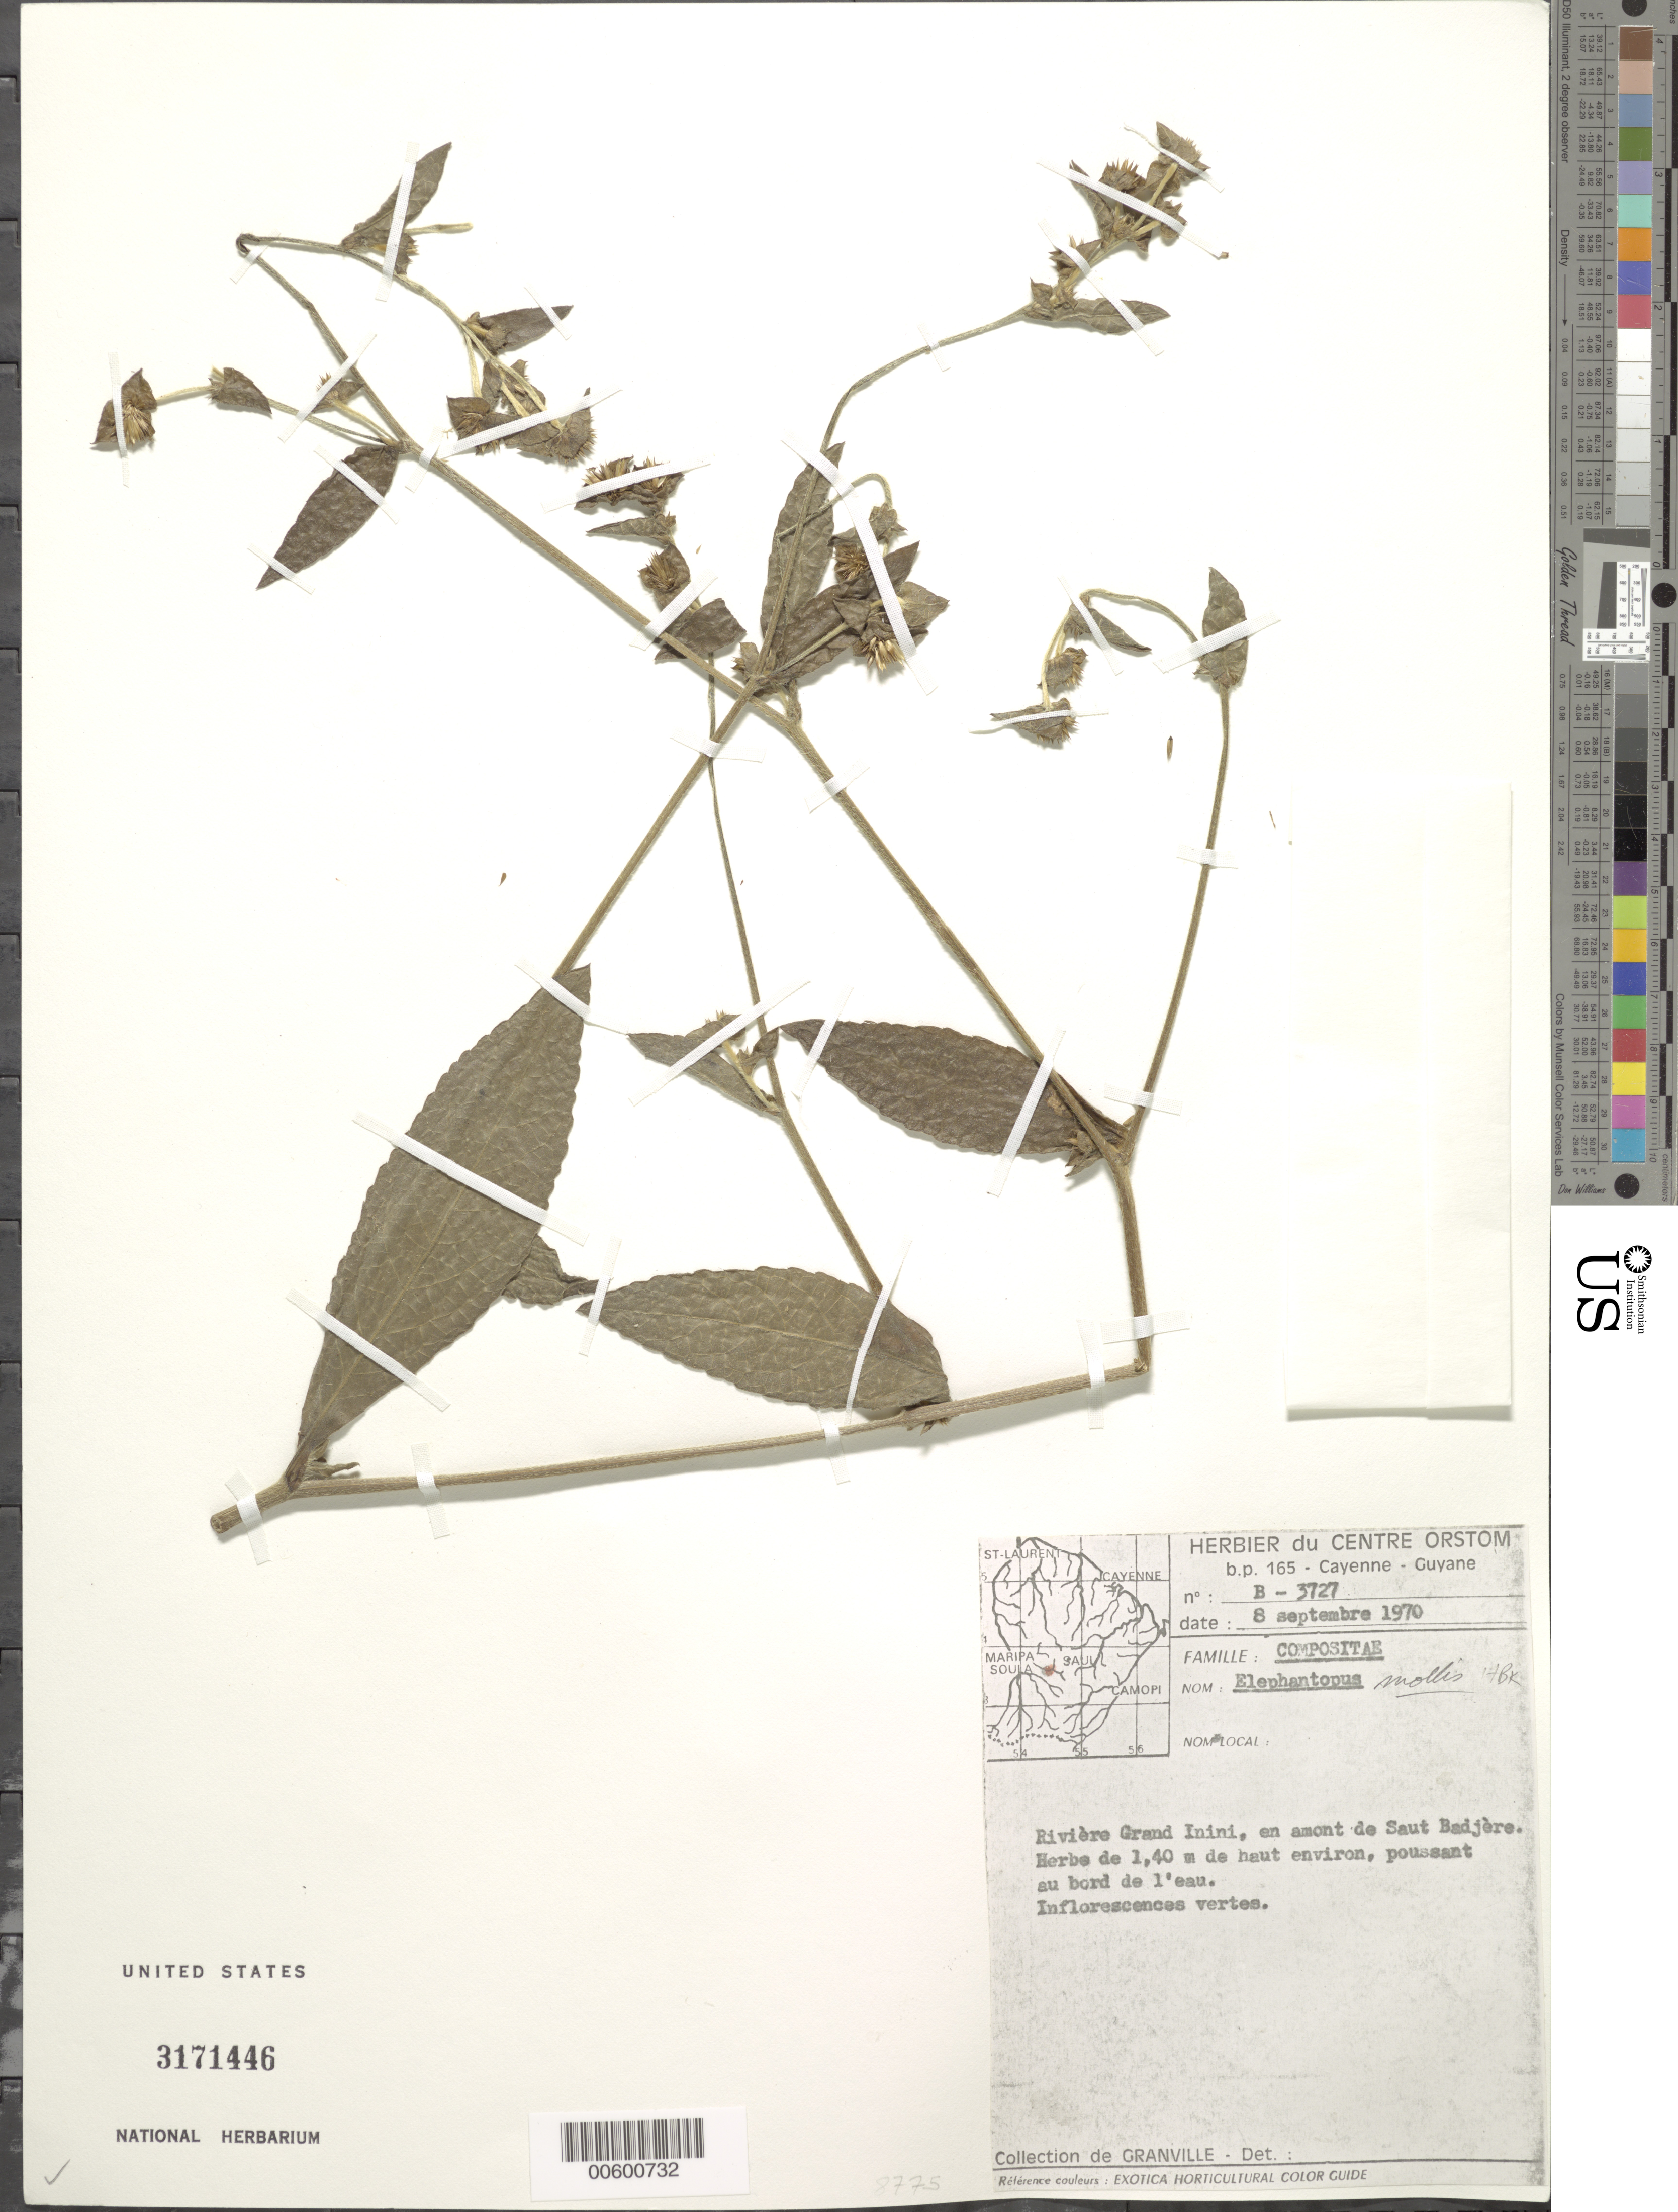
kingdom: Plantae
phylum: Tracheophyta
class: Magnoliopsida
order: Asterales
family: Asteraceae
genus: Elephantopus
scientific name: Elephantopus mollis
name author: Kunth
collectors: J.-J. de Granville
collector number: B 3727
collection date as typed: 8-Sep-70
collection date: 1970-09-08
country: French Guiana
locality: Rivière Grand Inini, Saut Badjere, upstream of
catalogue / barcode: US 3171446